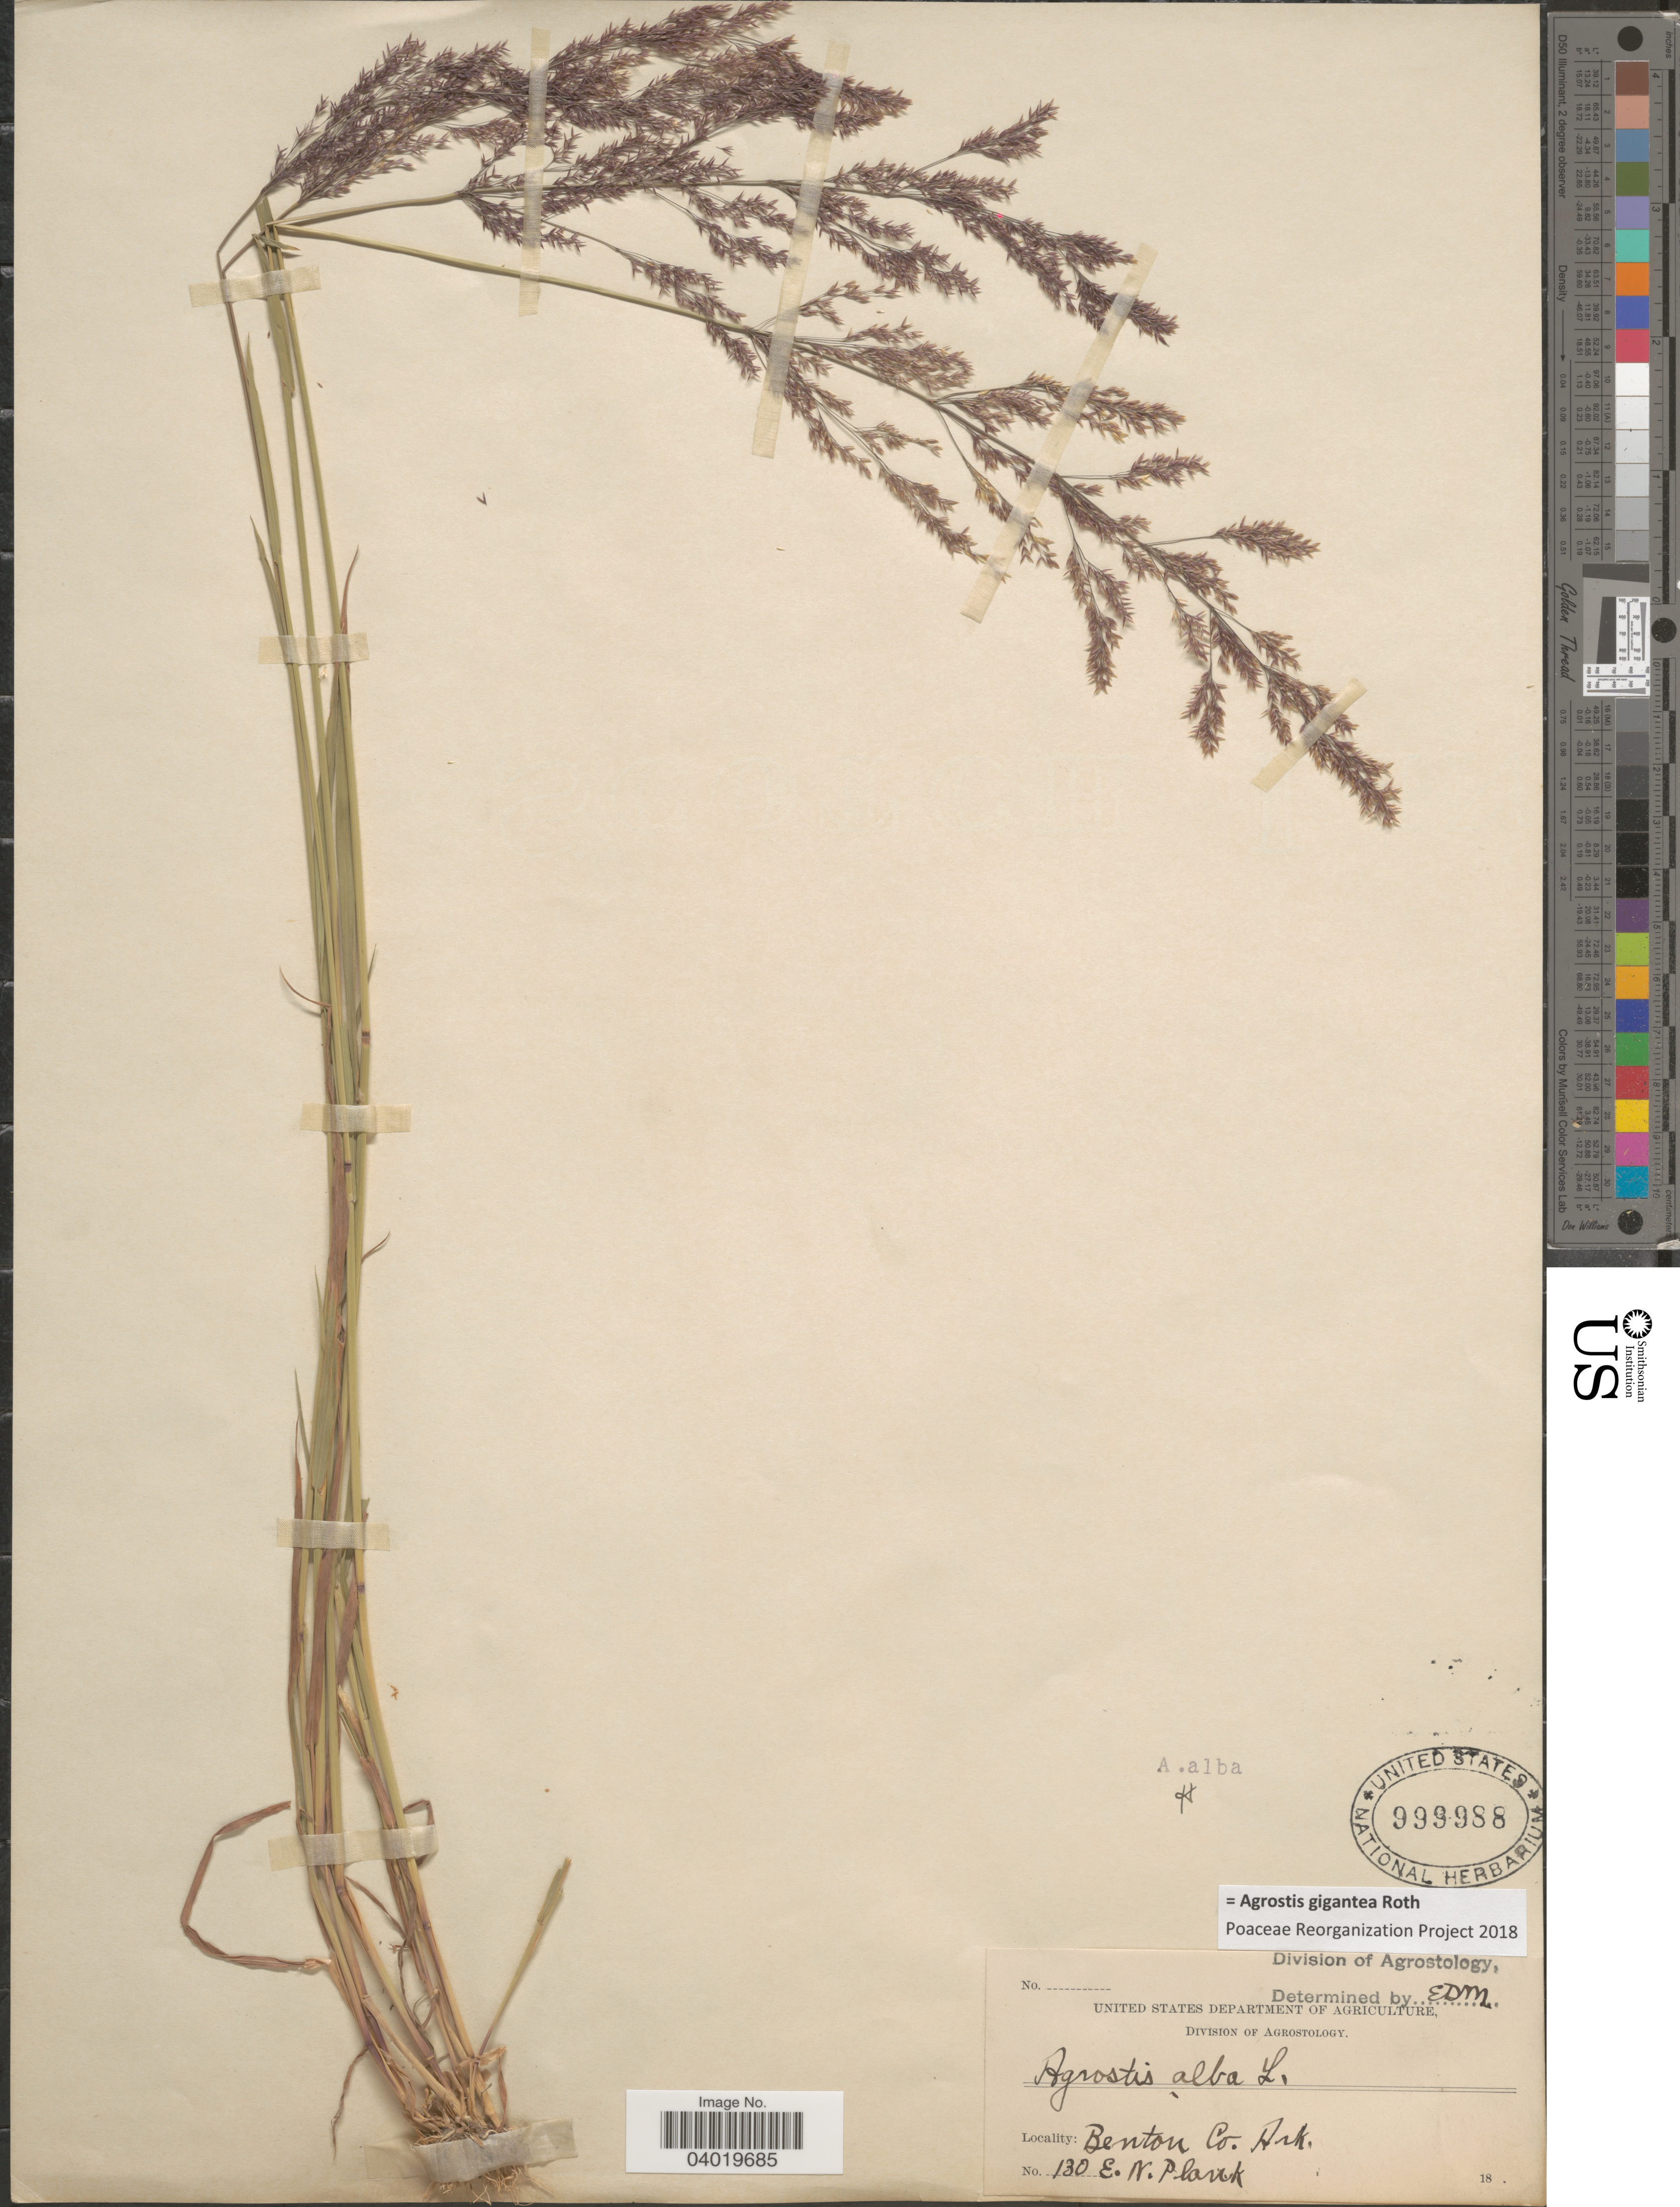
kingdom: Plantae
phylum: Tracheophyta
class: Liliopsida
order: Poales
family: Poaceae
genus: Agrostis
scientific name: Agrostis gigantea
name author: Roth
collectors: E. Plank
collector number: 130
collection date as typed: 18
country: United States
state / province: Arkansas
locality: Benton Co.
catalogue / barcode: US 999988